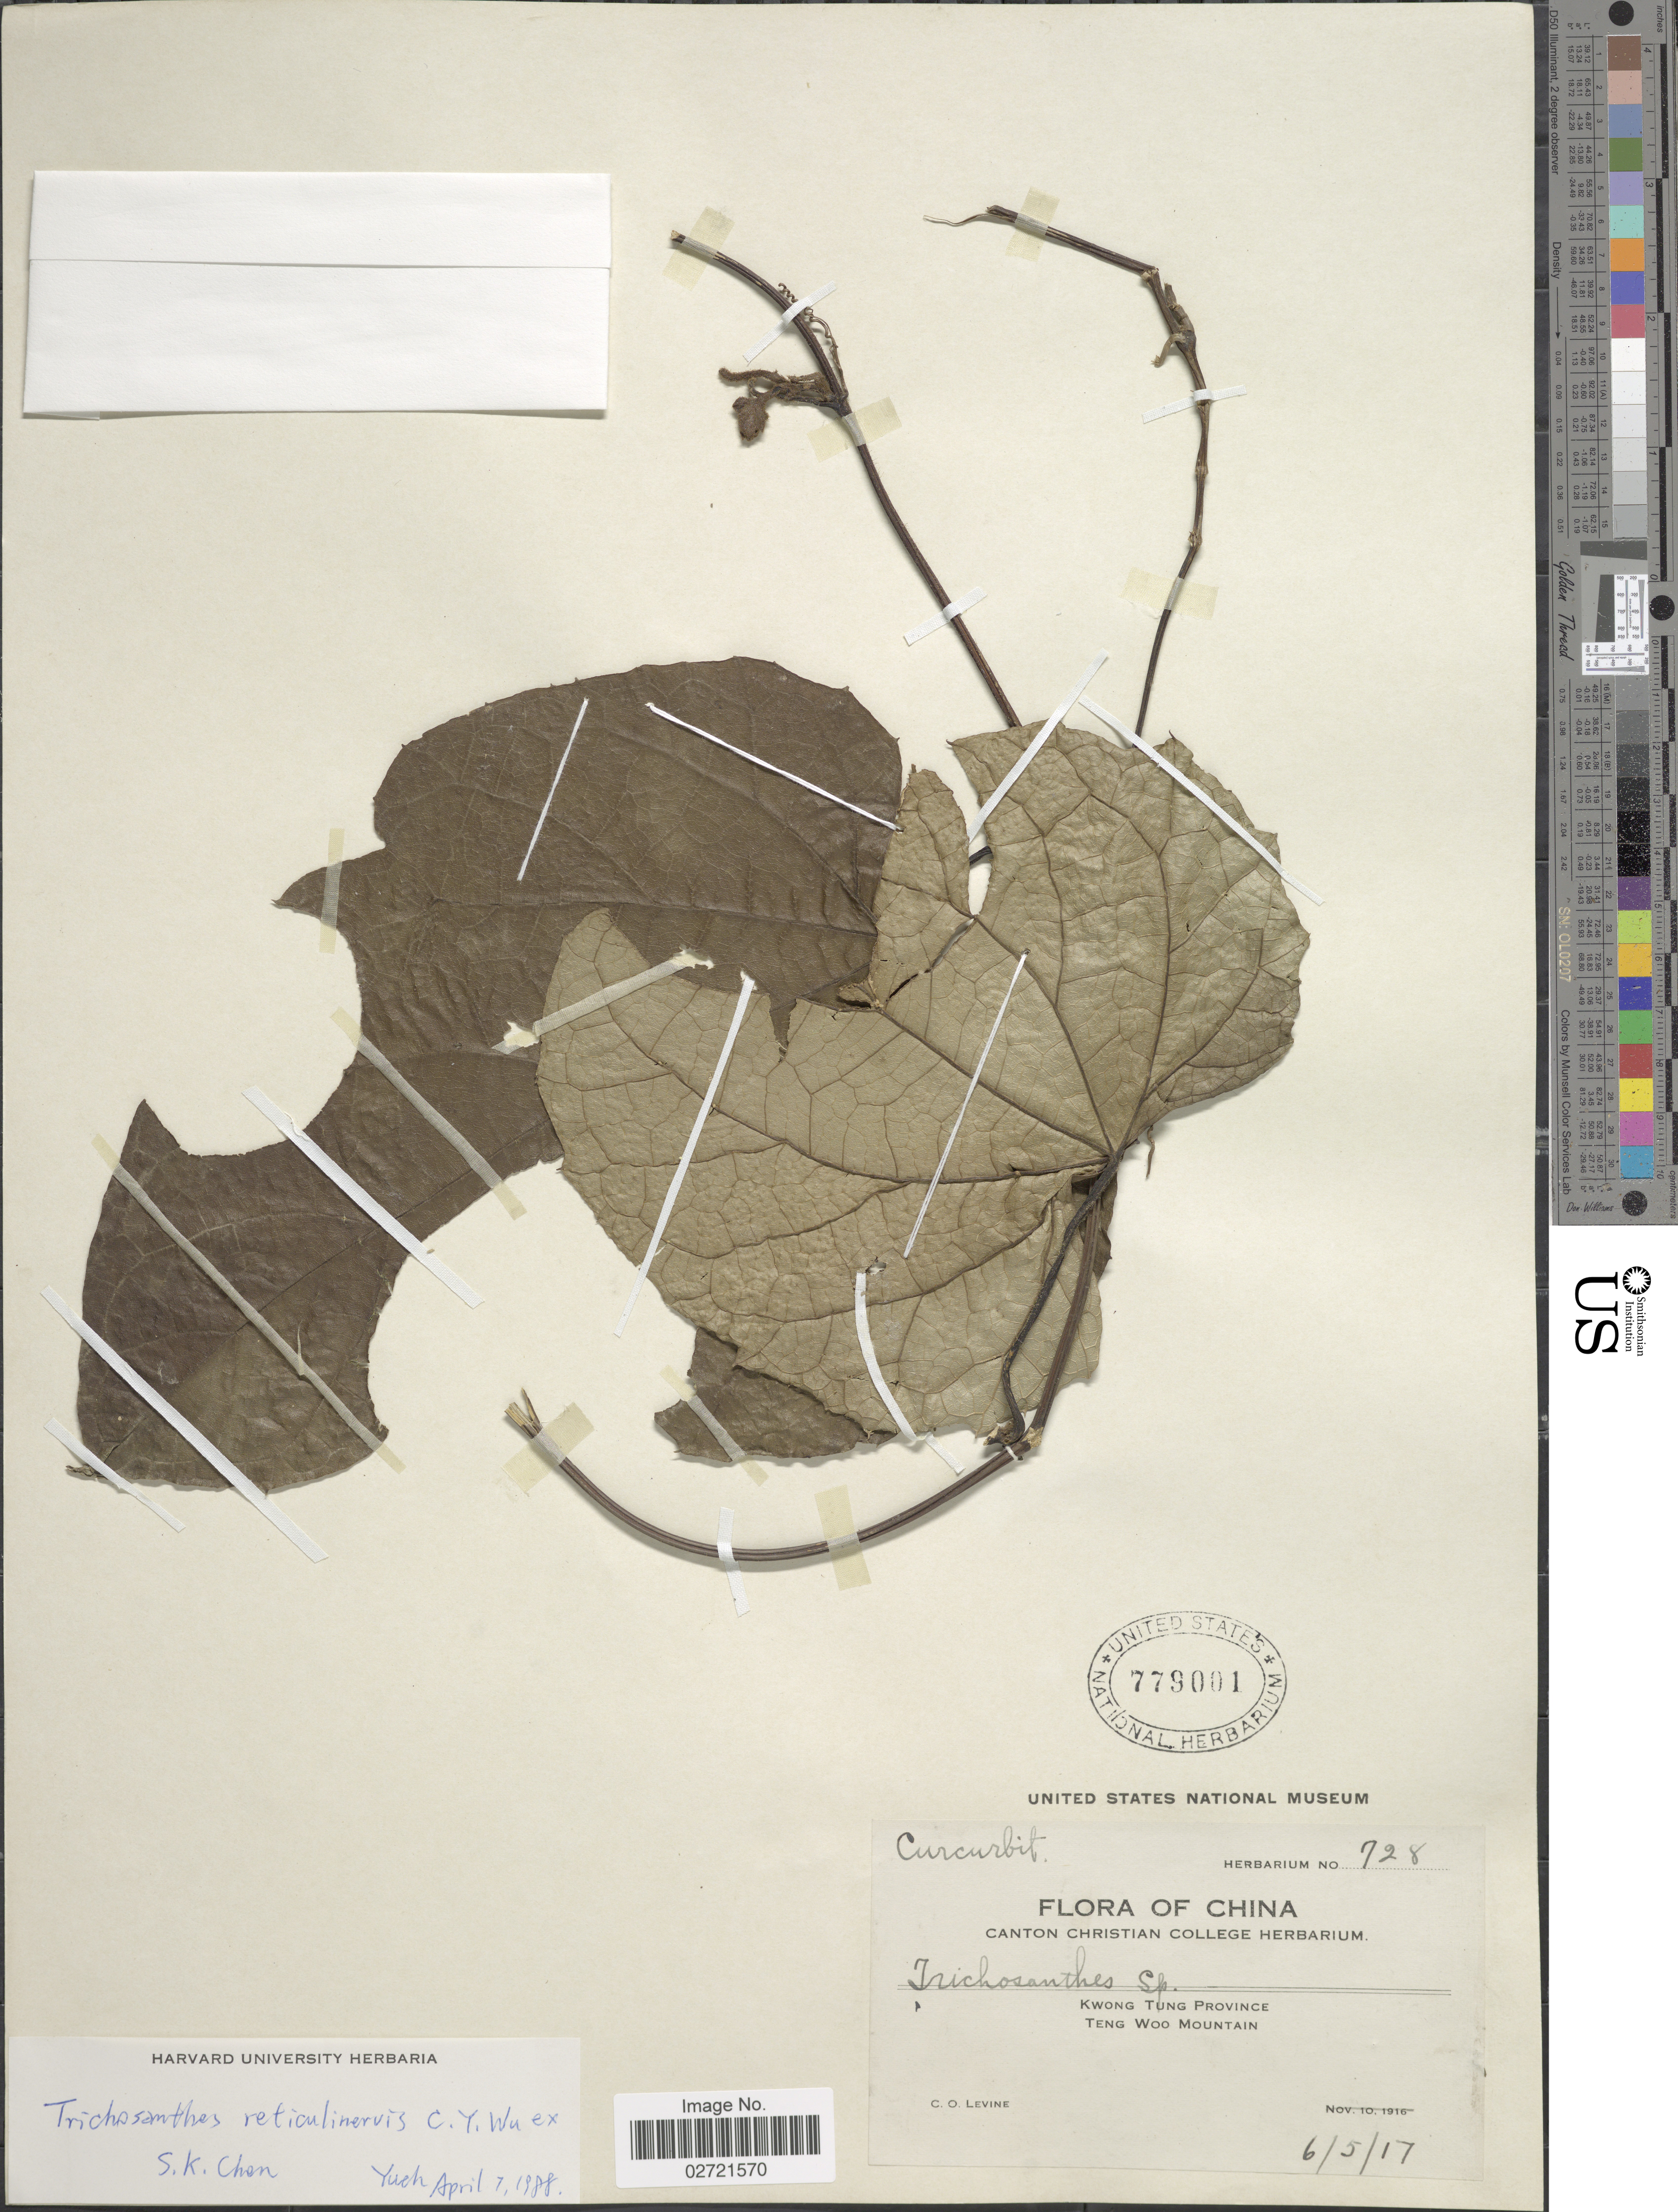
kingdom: Plantae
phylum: Tracheophyta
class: Magnoliopsida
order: Cucurbitales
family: Cucurbitaceae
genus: Trichosanthes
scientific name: Trichosanthes reticulinervis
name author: C.Y. Wu ex S.K. Chen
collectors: C. O. Levine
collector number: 728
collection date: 1917-05-06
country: China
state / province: Guangdong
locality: Kwong Tung Province, Teng Woo Mountain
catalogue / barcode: US 779001